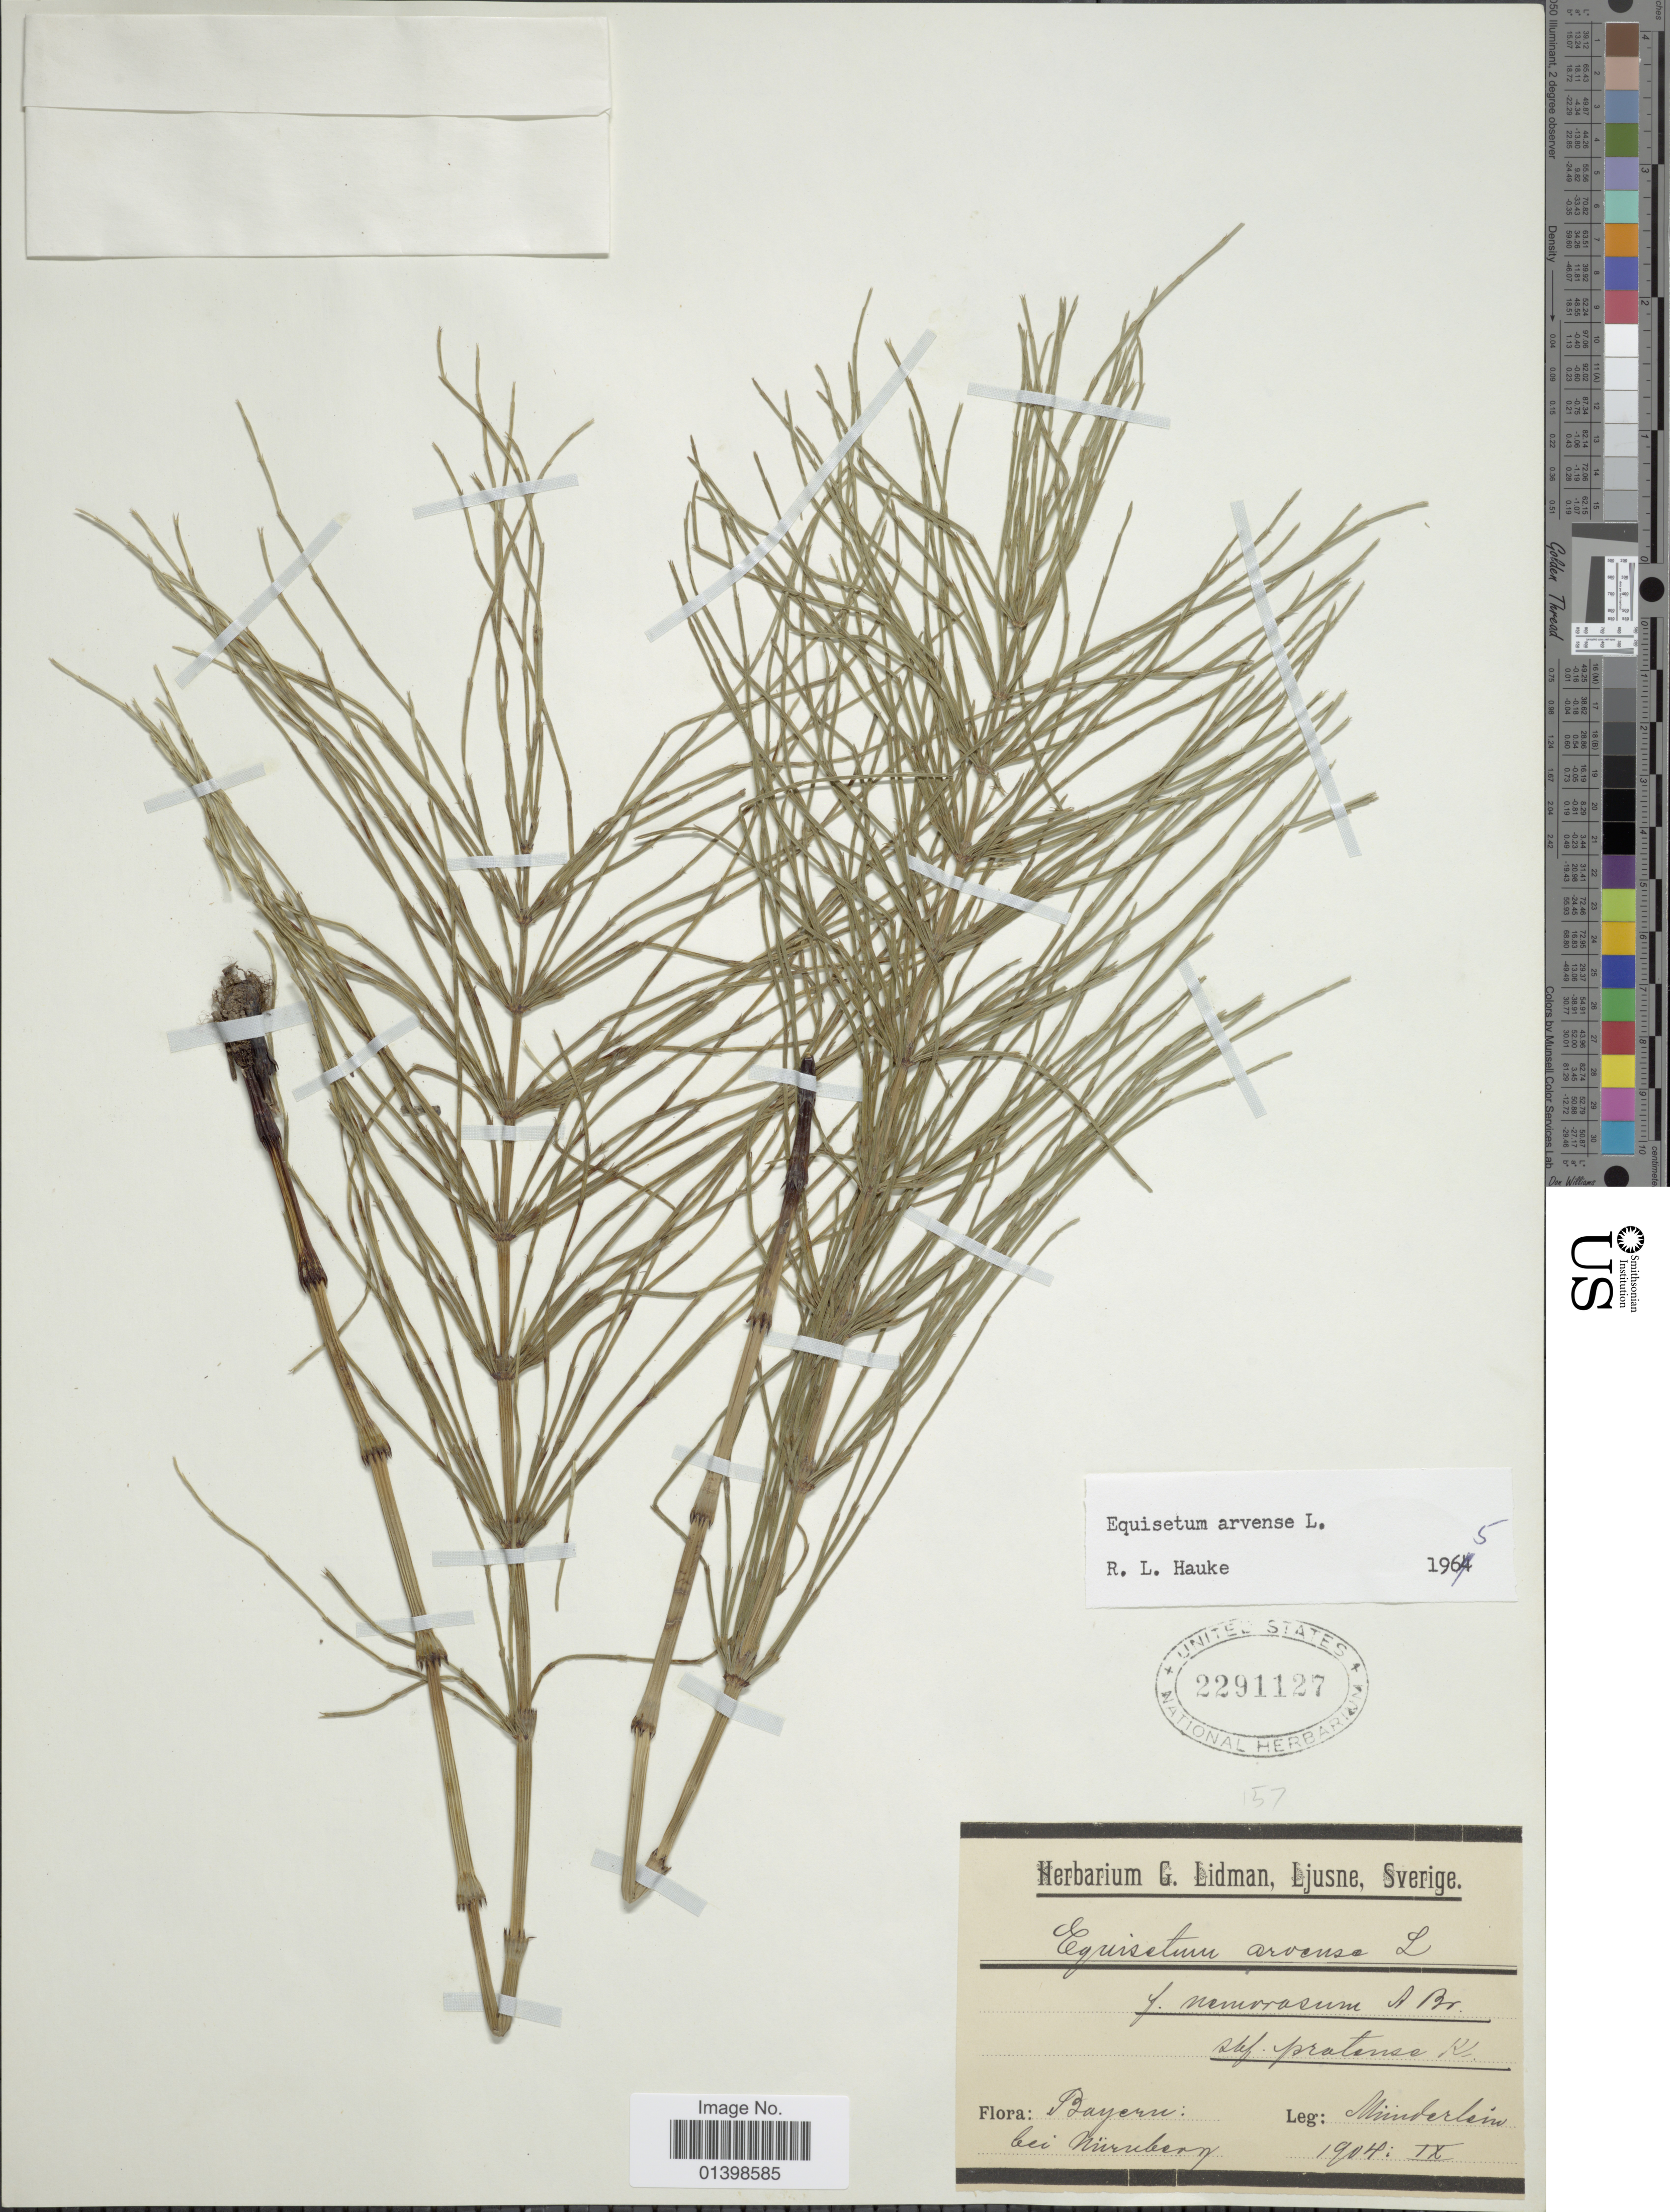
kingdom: Plantae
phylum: Tracheophyta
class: Polypodiopsida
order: Equisetales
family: Equisetaceae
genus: Equisetum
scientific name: Equisetum arvense var. nemorosum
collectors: Münderlein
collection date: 1904-09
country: Germany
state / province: Bayern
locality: Bei Murnberg [interpreted]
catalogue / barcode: US 2291127